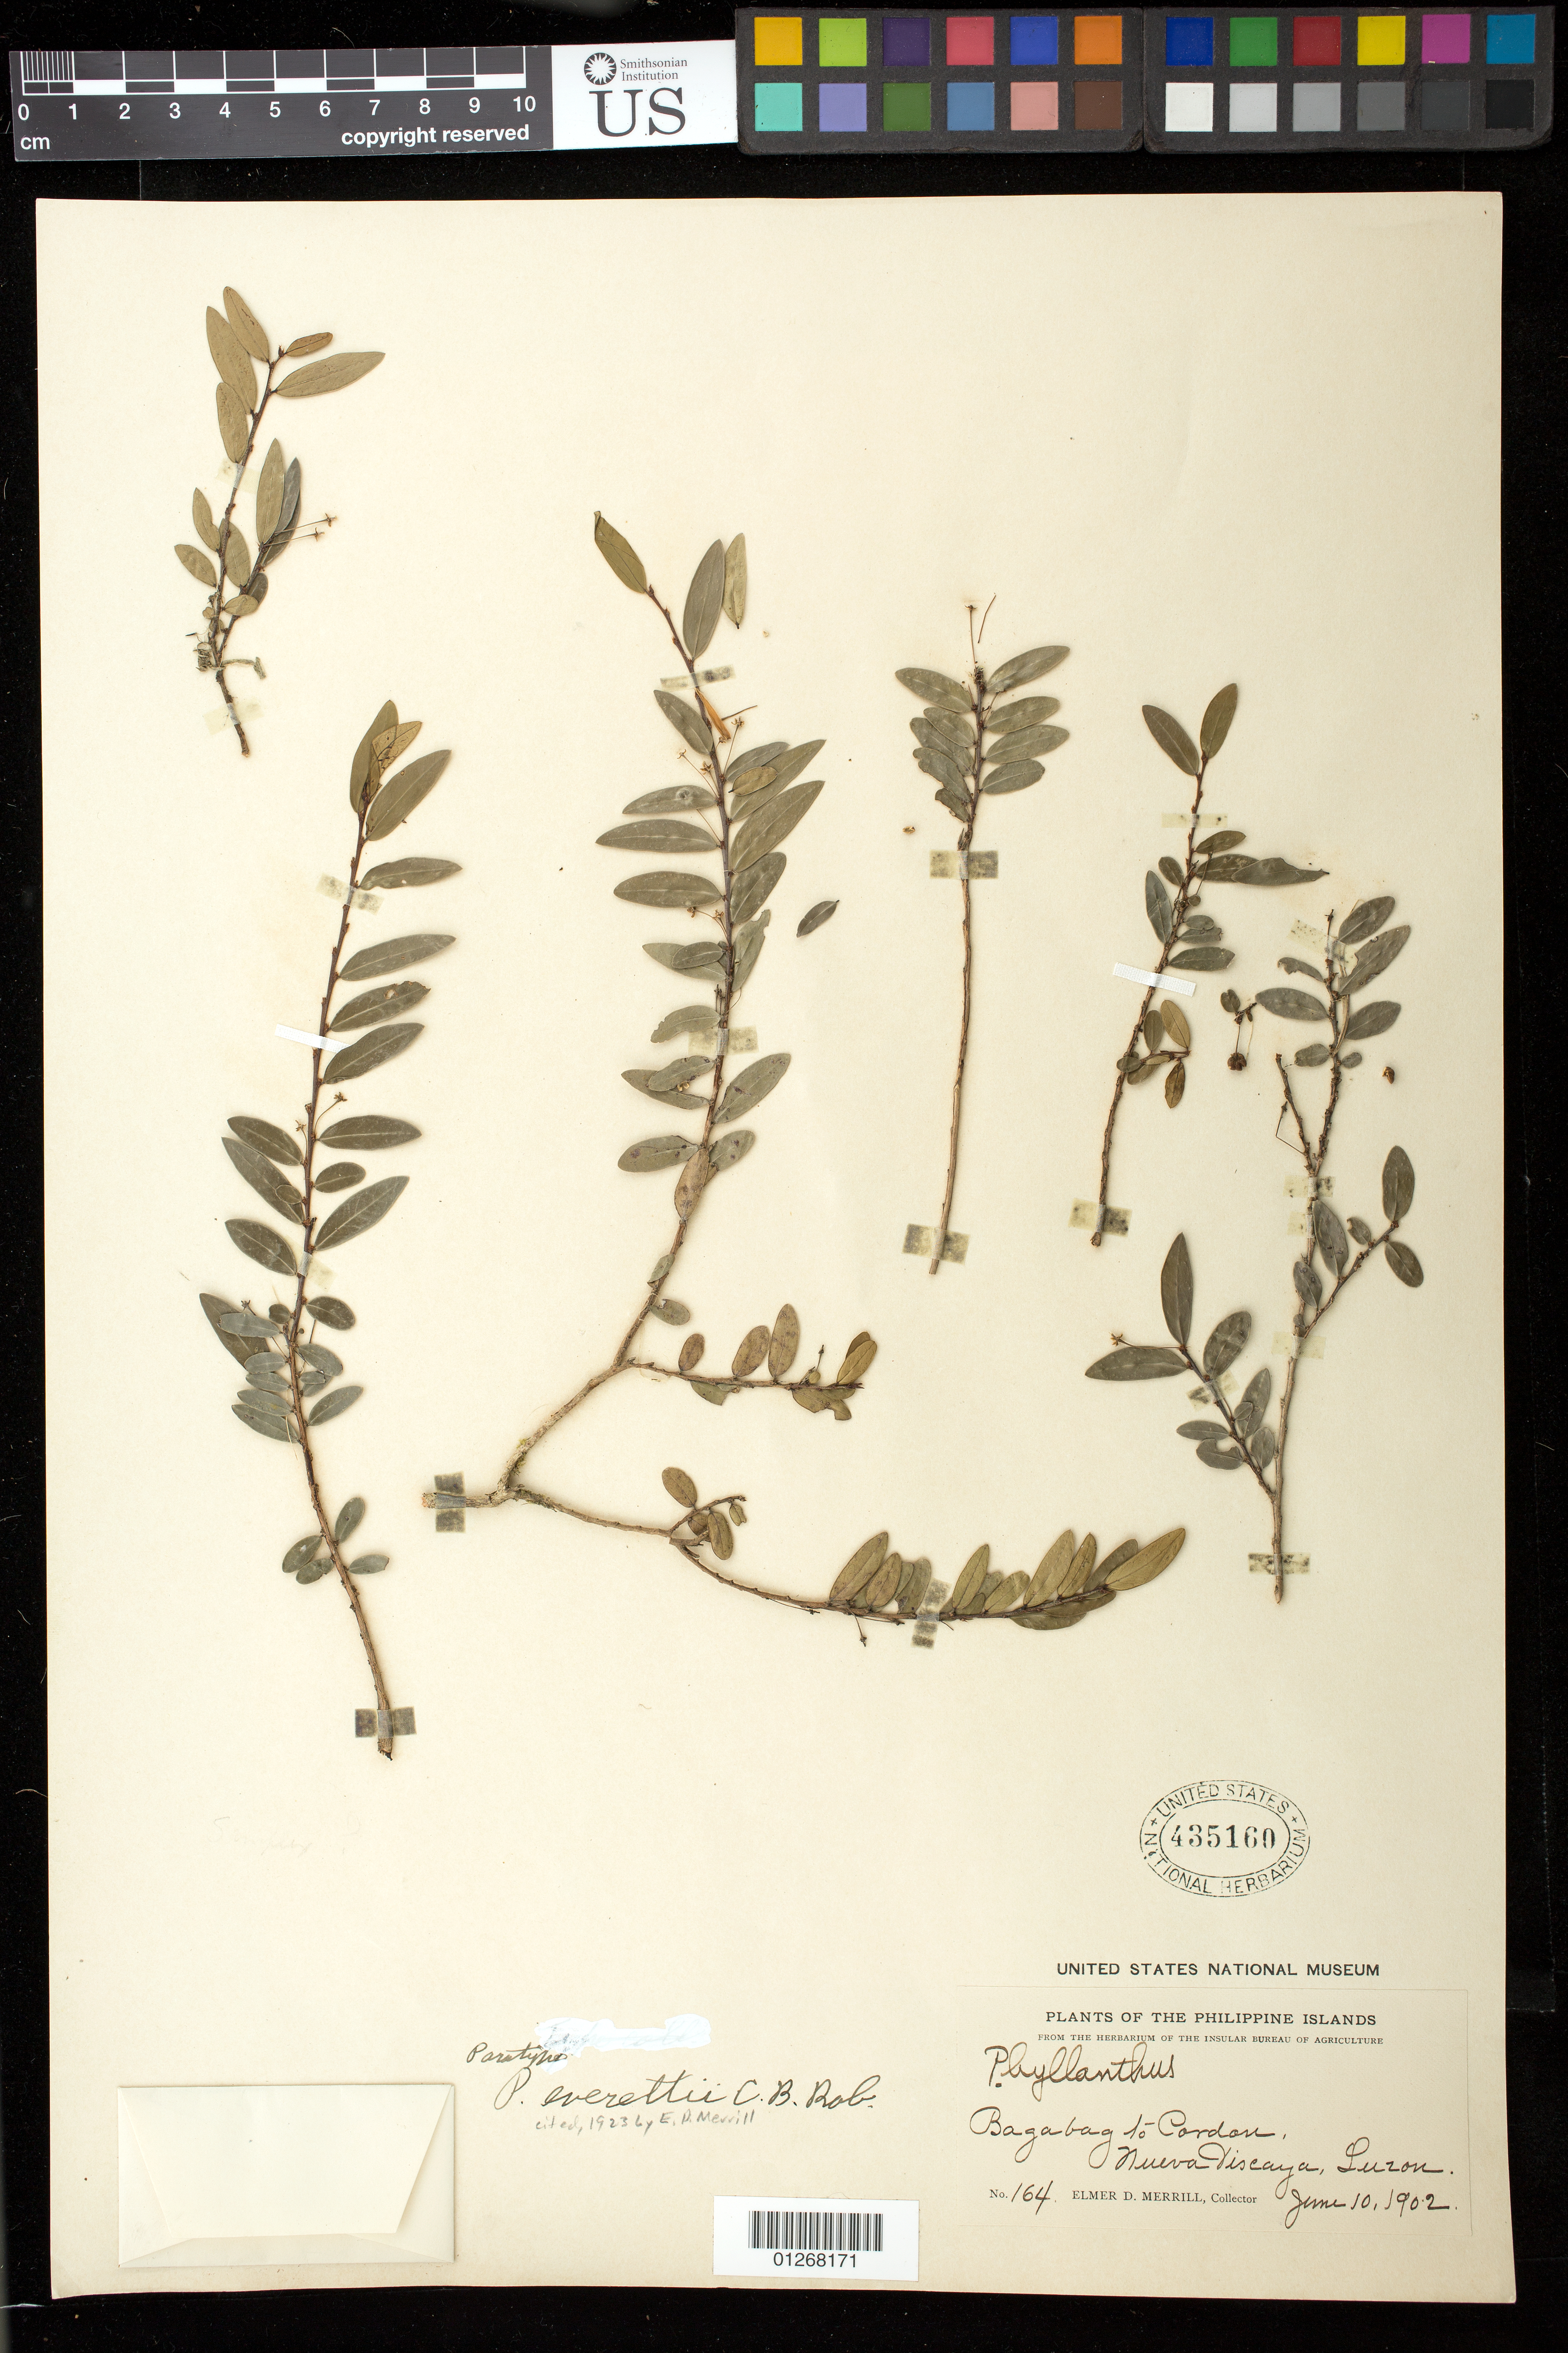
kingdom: Plantae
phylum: Tracheophyta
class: Magnoliopsida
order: Malpighiales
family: Phyllanthaceae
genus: Phyllanthus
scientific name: Phyllanthus everettii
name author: C.B. Rob.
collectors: E. D. Merrill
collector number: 164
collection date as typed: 10 Jun 1902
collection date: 1902-06-10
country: Philippines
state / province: Cagayan Valley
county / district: Nueva Vizcaya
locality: Bagabag to Cardon. Luzon.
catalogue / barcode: US 435160